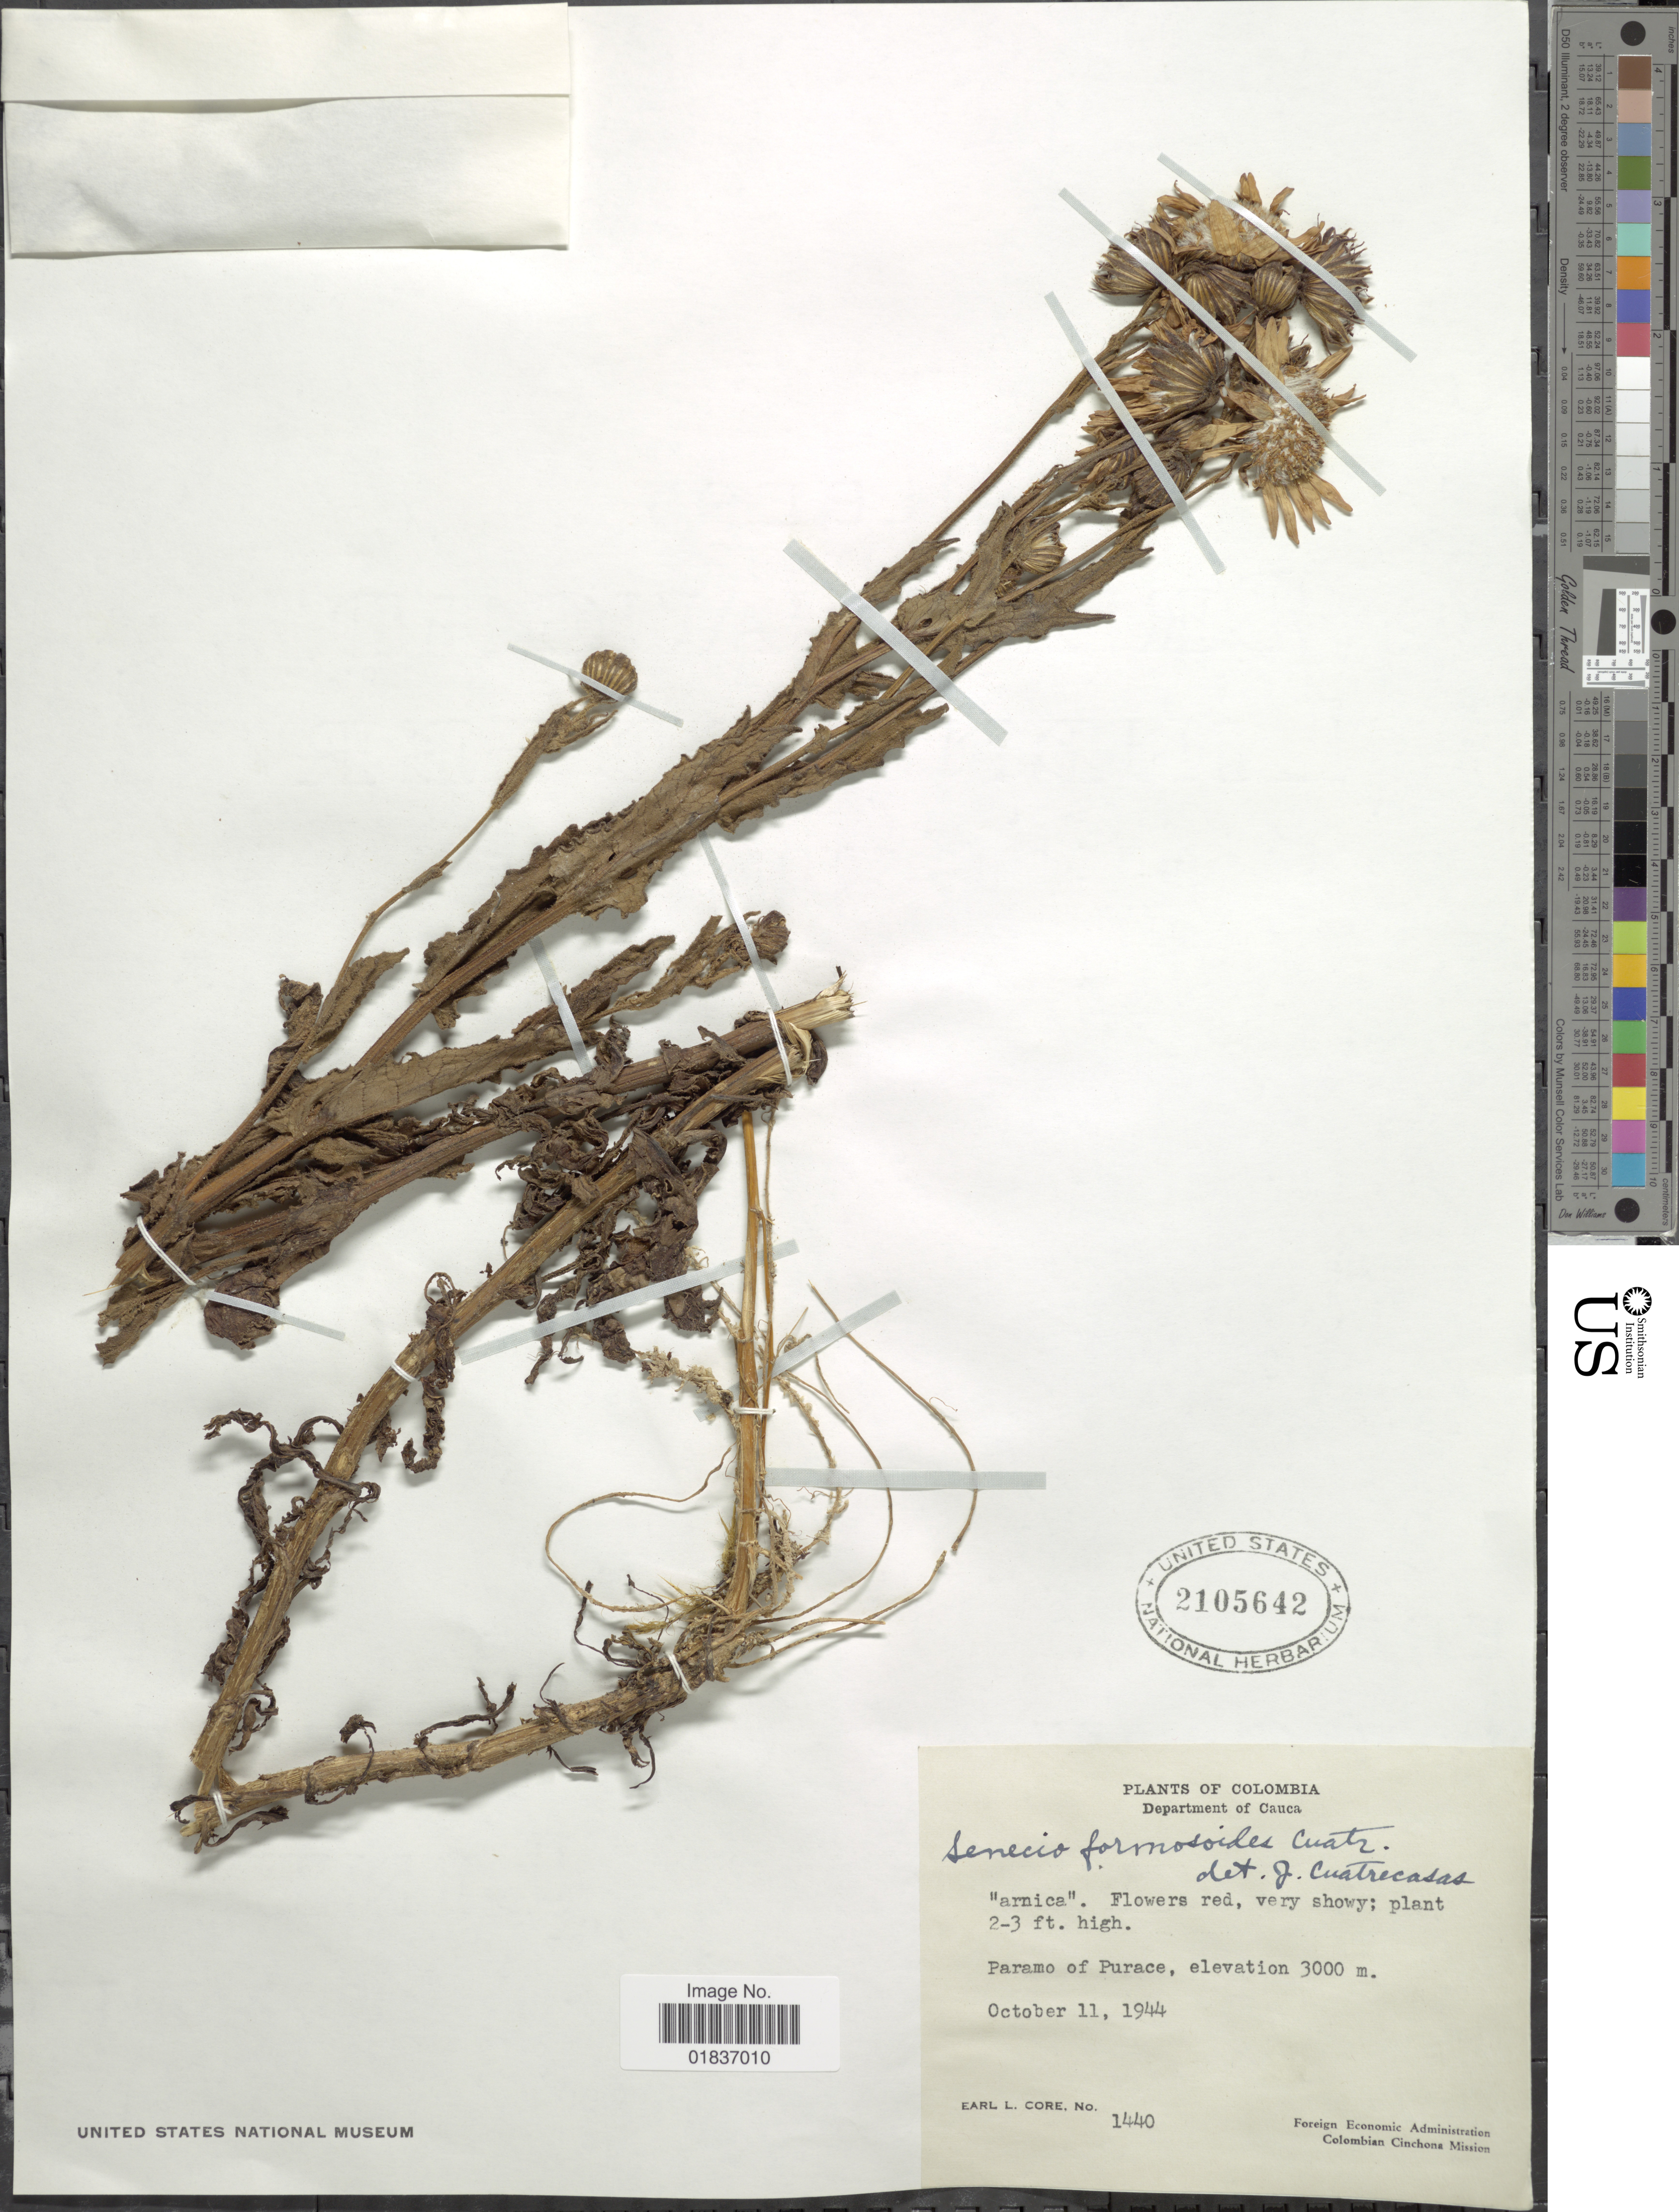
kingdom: Plantae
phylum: Tracheophyta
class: Magnoliopsida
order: Asterales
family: Asteraceae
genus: Senecio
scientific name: Senecio formosoides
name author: Cuatrec.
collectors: E. L. Core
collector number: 1440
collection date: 1944-10-11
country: Colombia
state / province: Cauca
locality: Department of Cauca. Paramo of Purace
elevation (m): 3000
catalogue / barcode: US 2105642